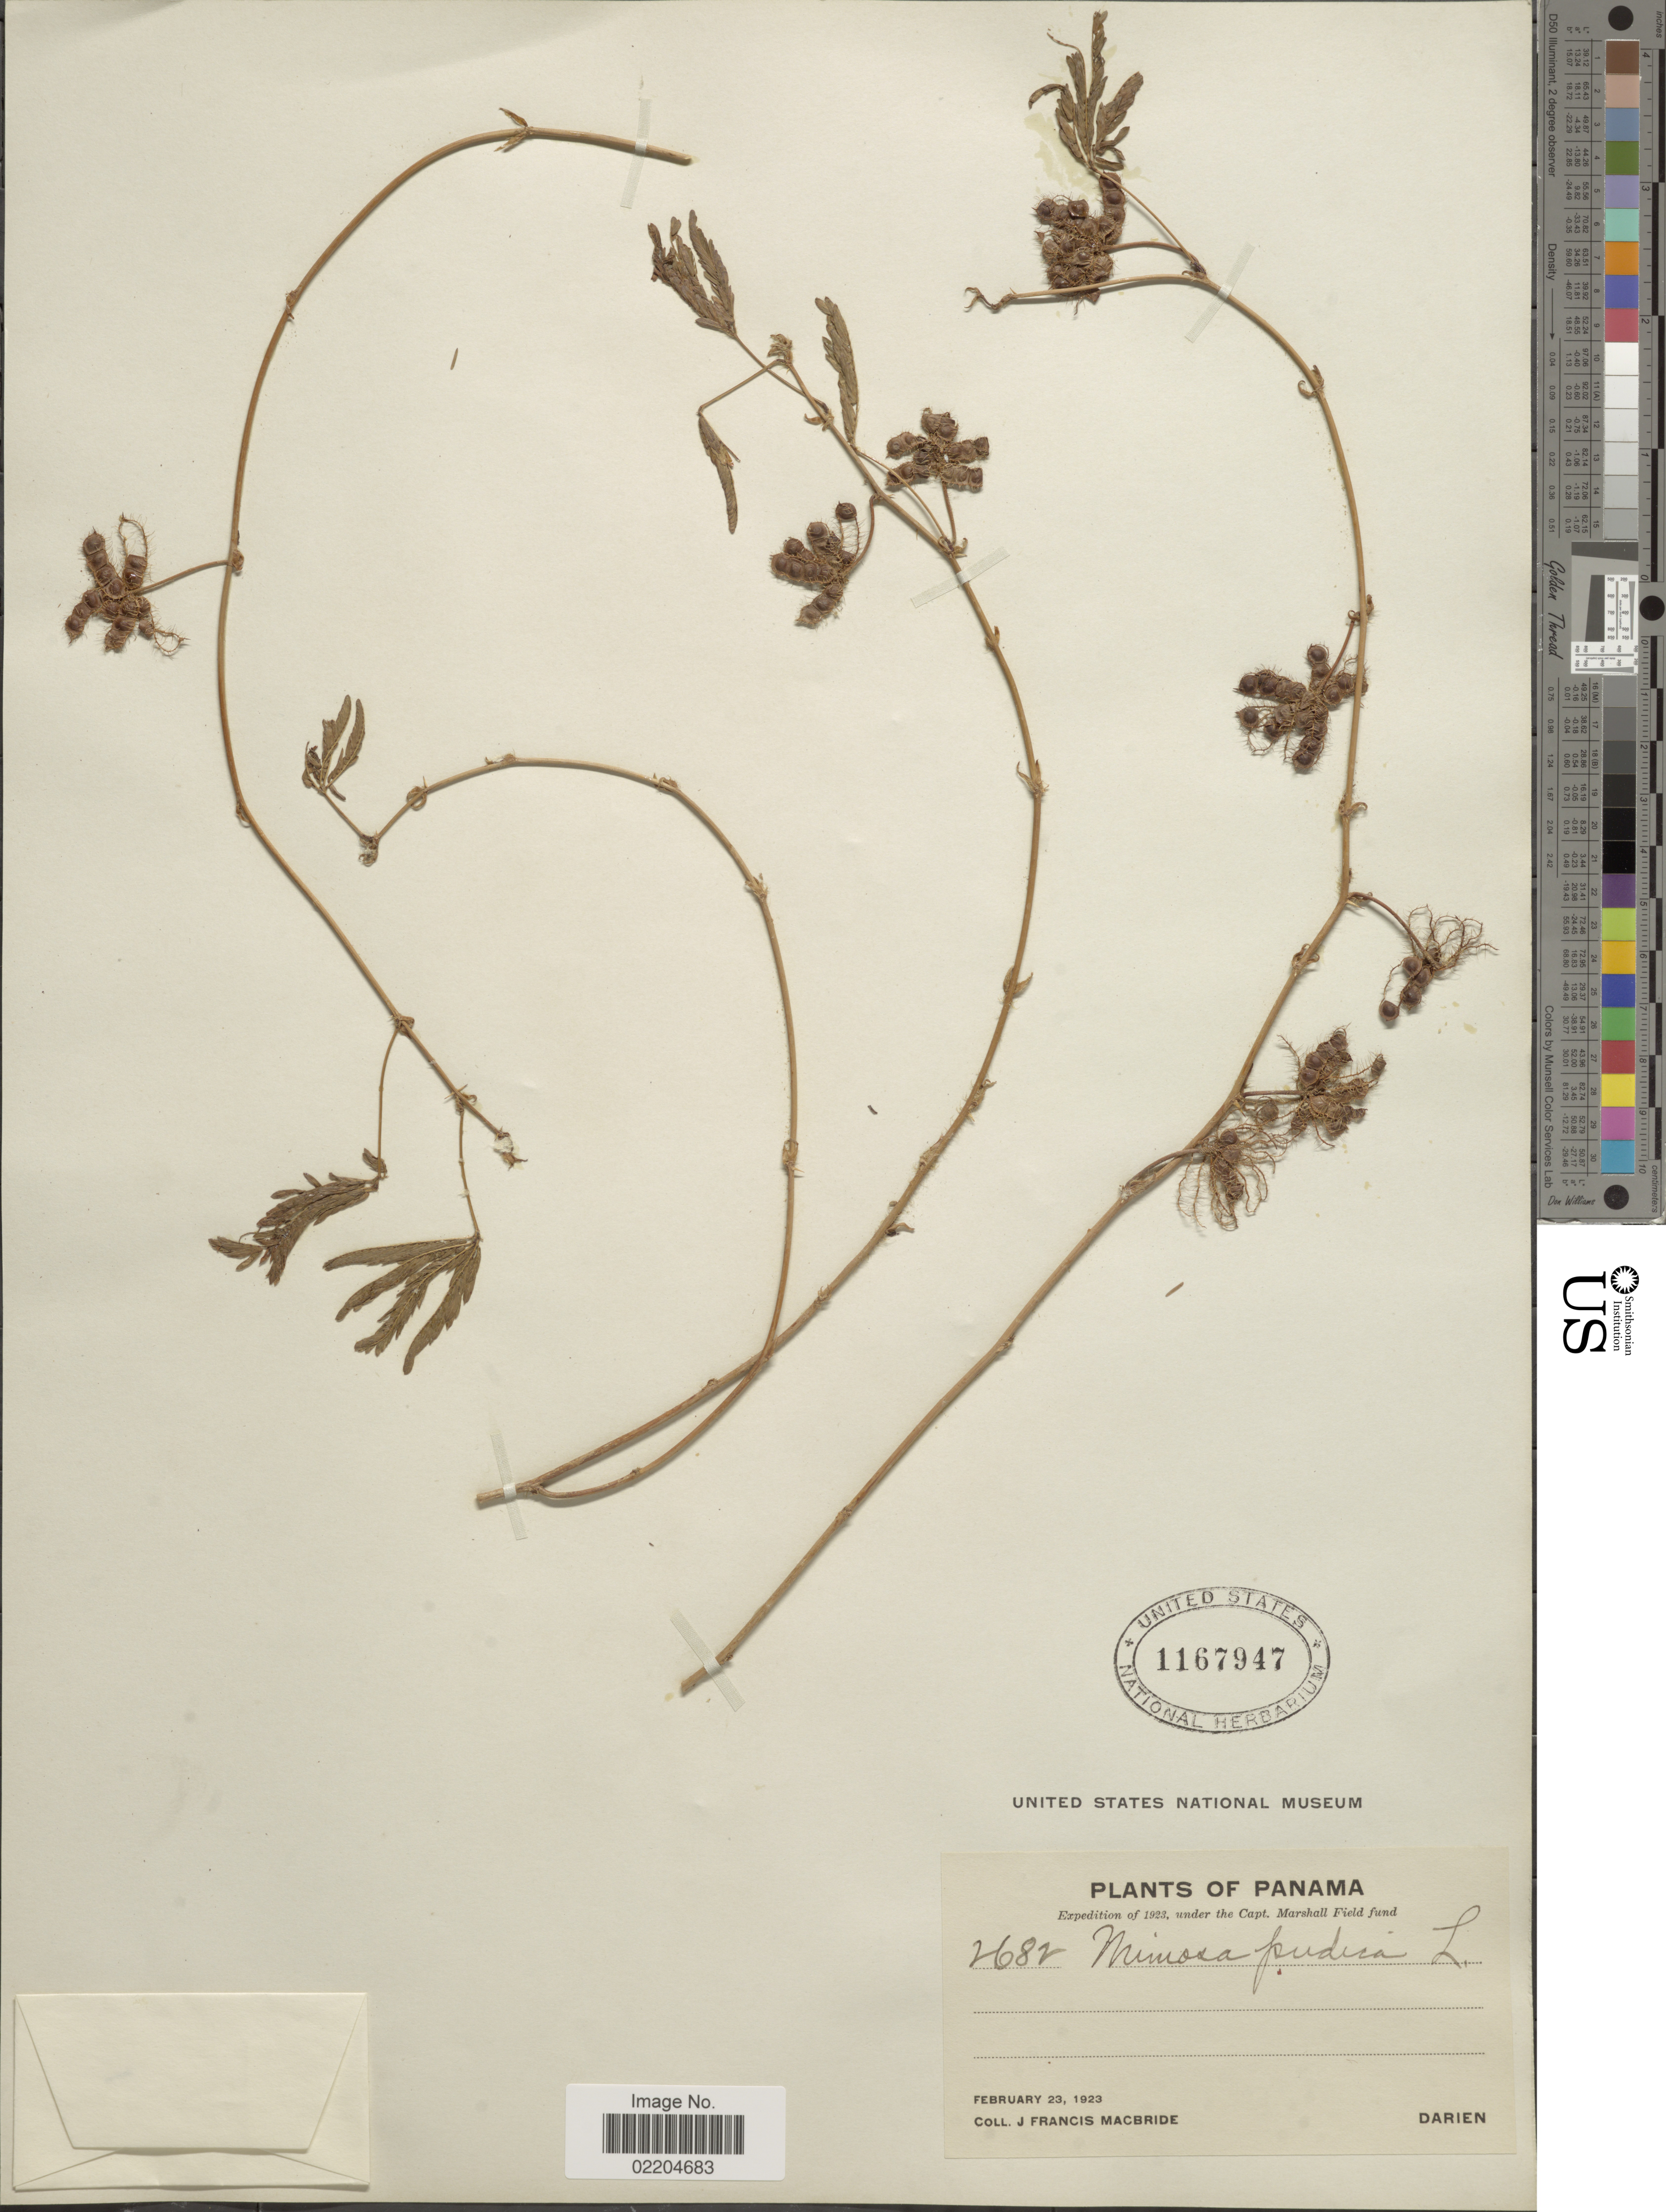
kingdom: Plantae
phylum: Tracheophyta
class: Magnoliopsida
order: Fabales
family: Fabaceae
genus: Mimosa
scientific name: Mimosa pudica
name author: L.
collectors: J. F. Macbride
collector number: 2682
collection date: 1923-02-23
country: Panama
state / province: Darién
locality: Panama. Darien.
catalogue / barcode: US 1167947